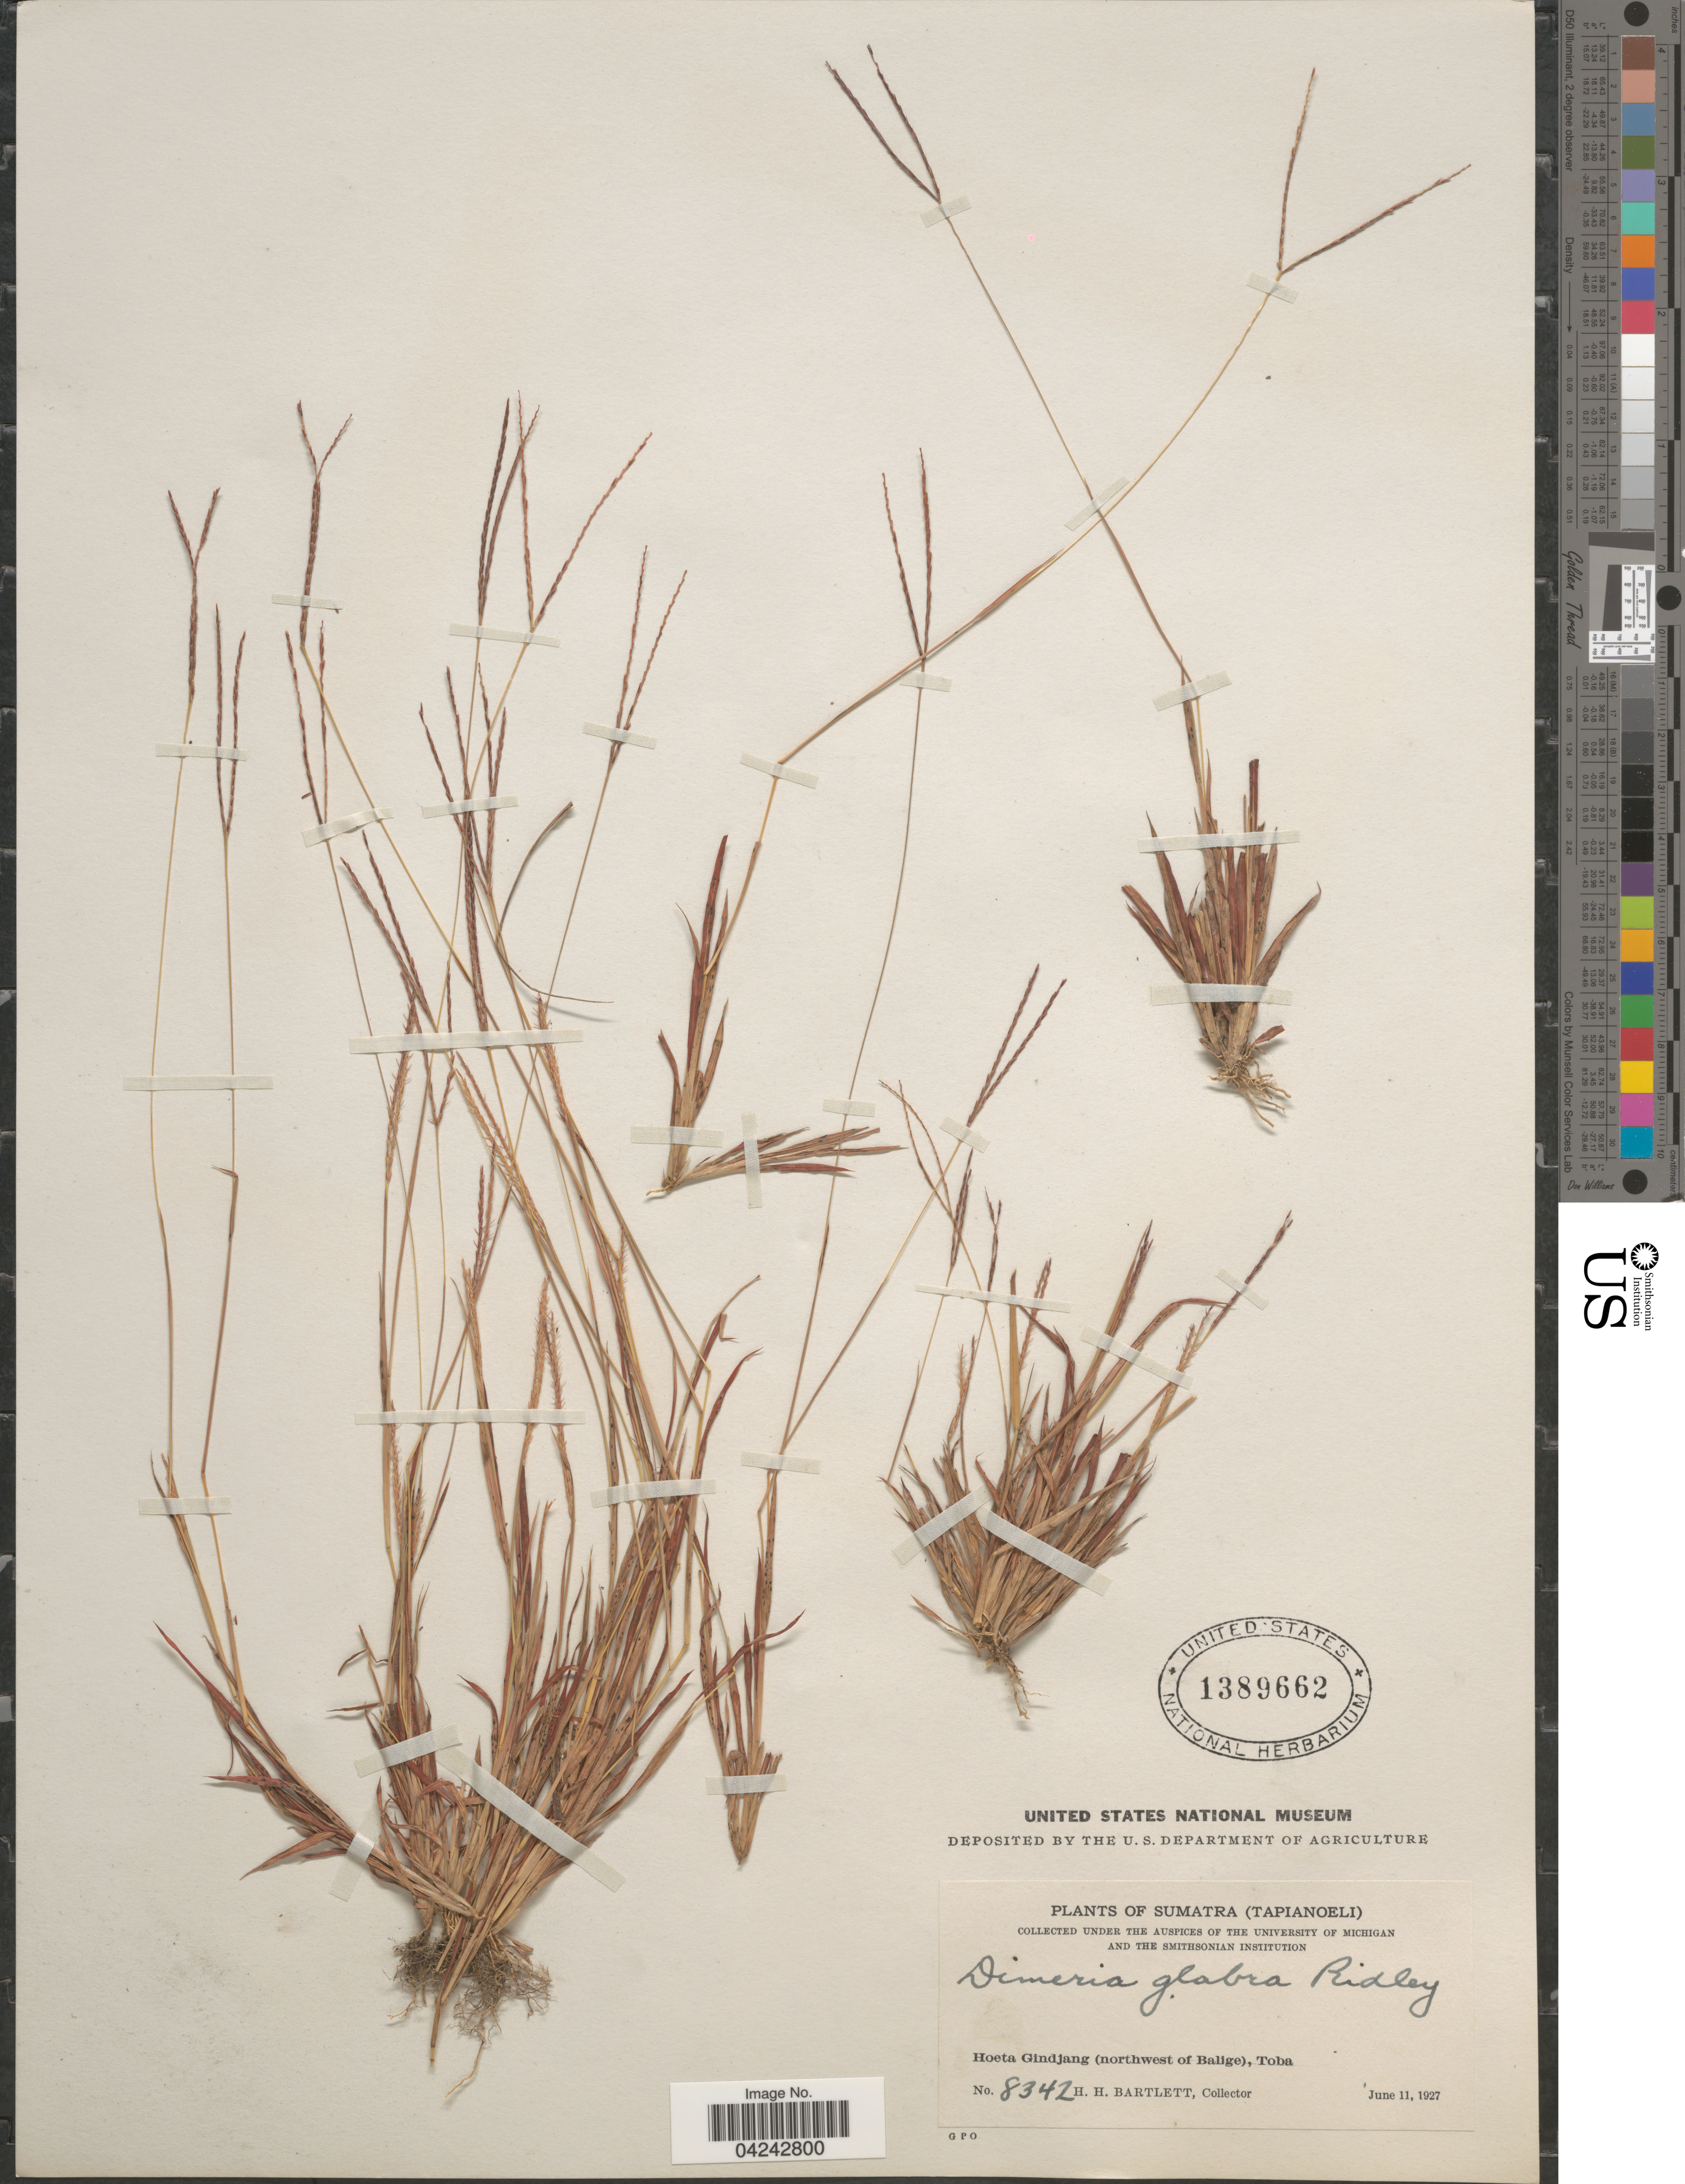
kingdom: Plantae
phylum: Tracheophyta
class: Liliopsida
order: Poales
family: Poaceae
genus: Dimeria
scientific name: Dimeria ornithopoda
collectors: H. H. Bartlett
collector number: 8342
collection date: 1927-06-11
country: Indonesia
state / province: Sumatra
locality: Sumatra (Tapianoeli). Hoeta Gindjang (northwest of Balige), Toba.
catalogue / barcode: US 1389662